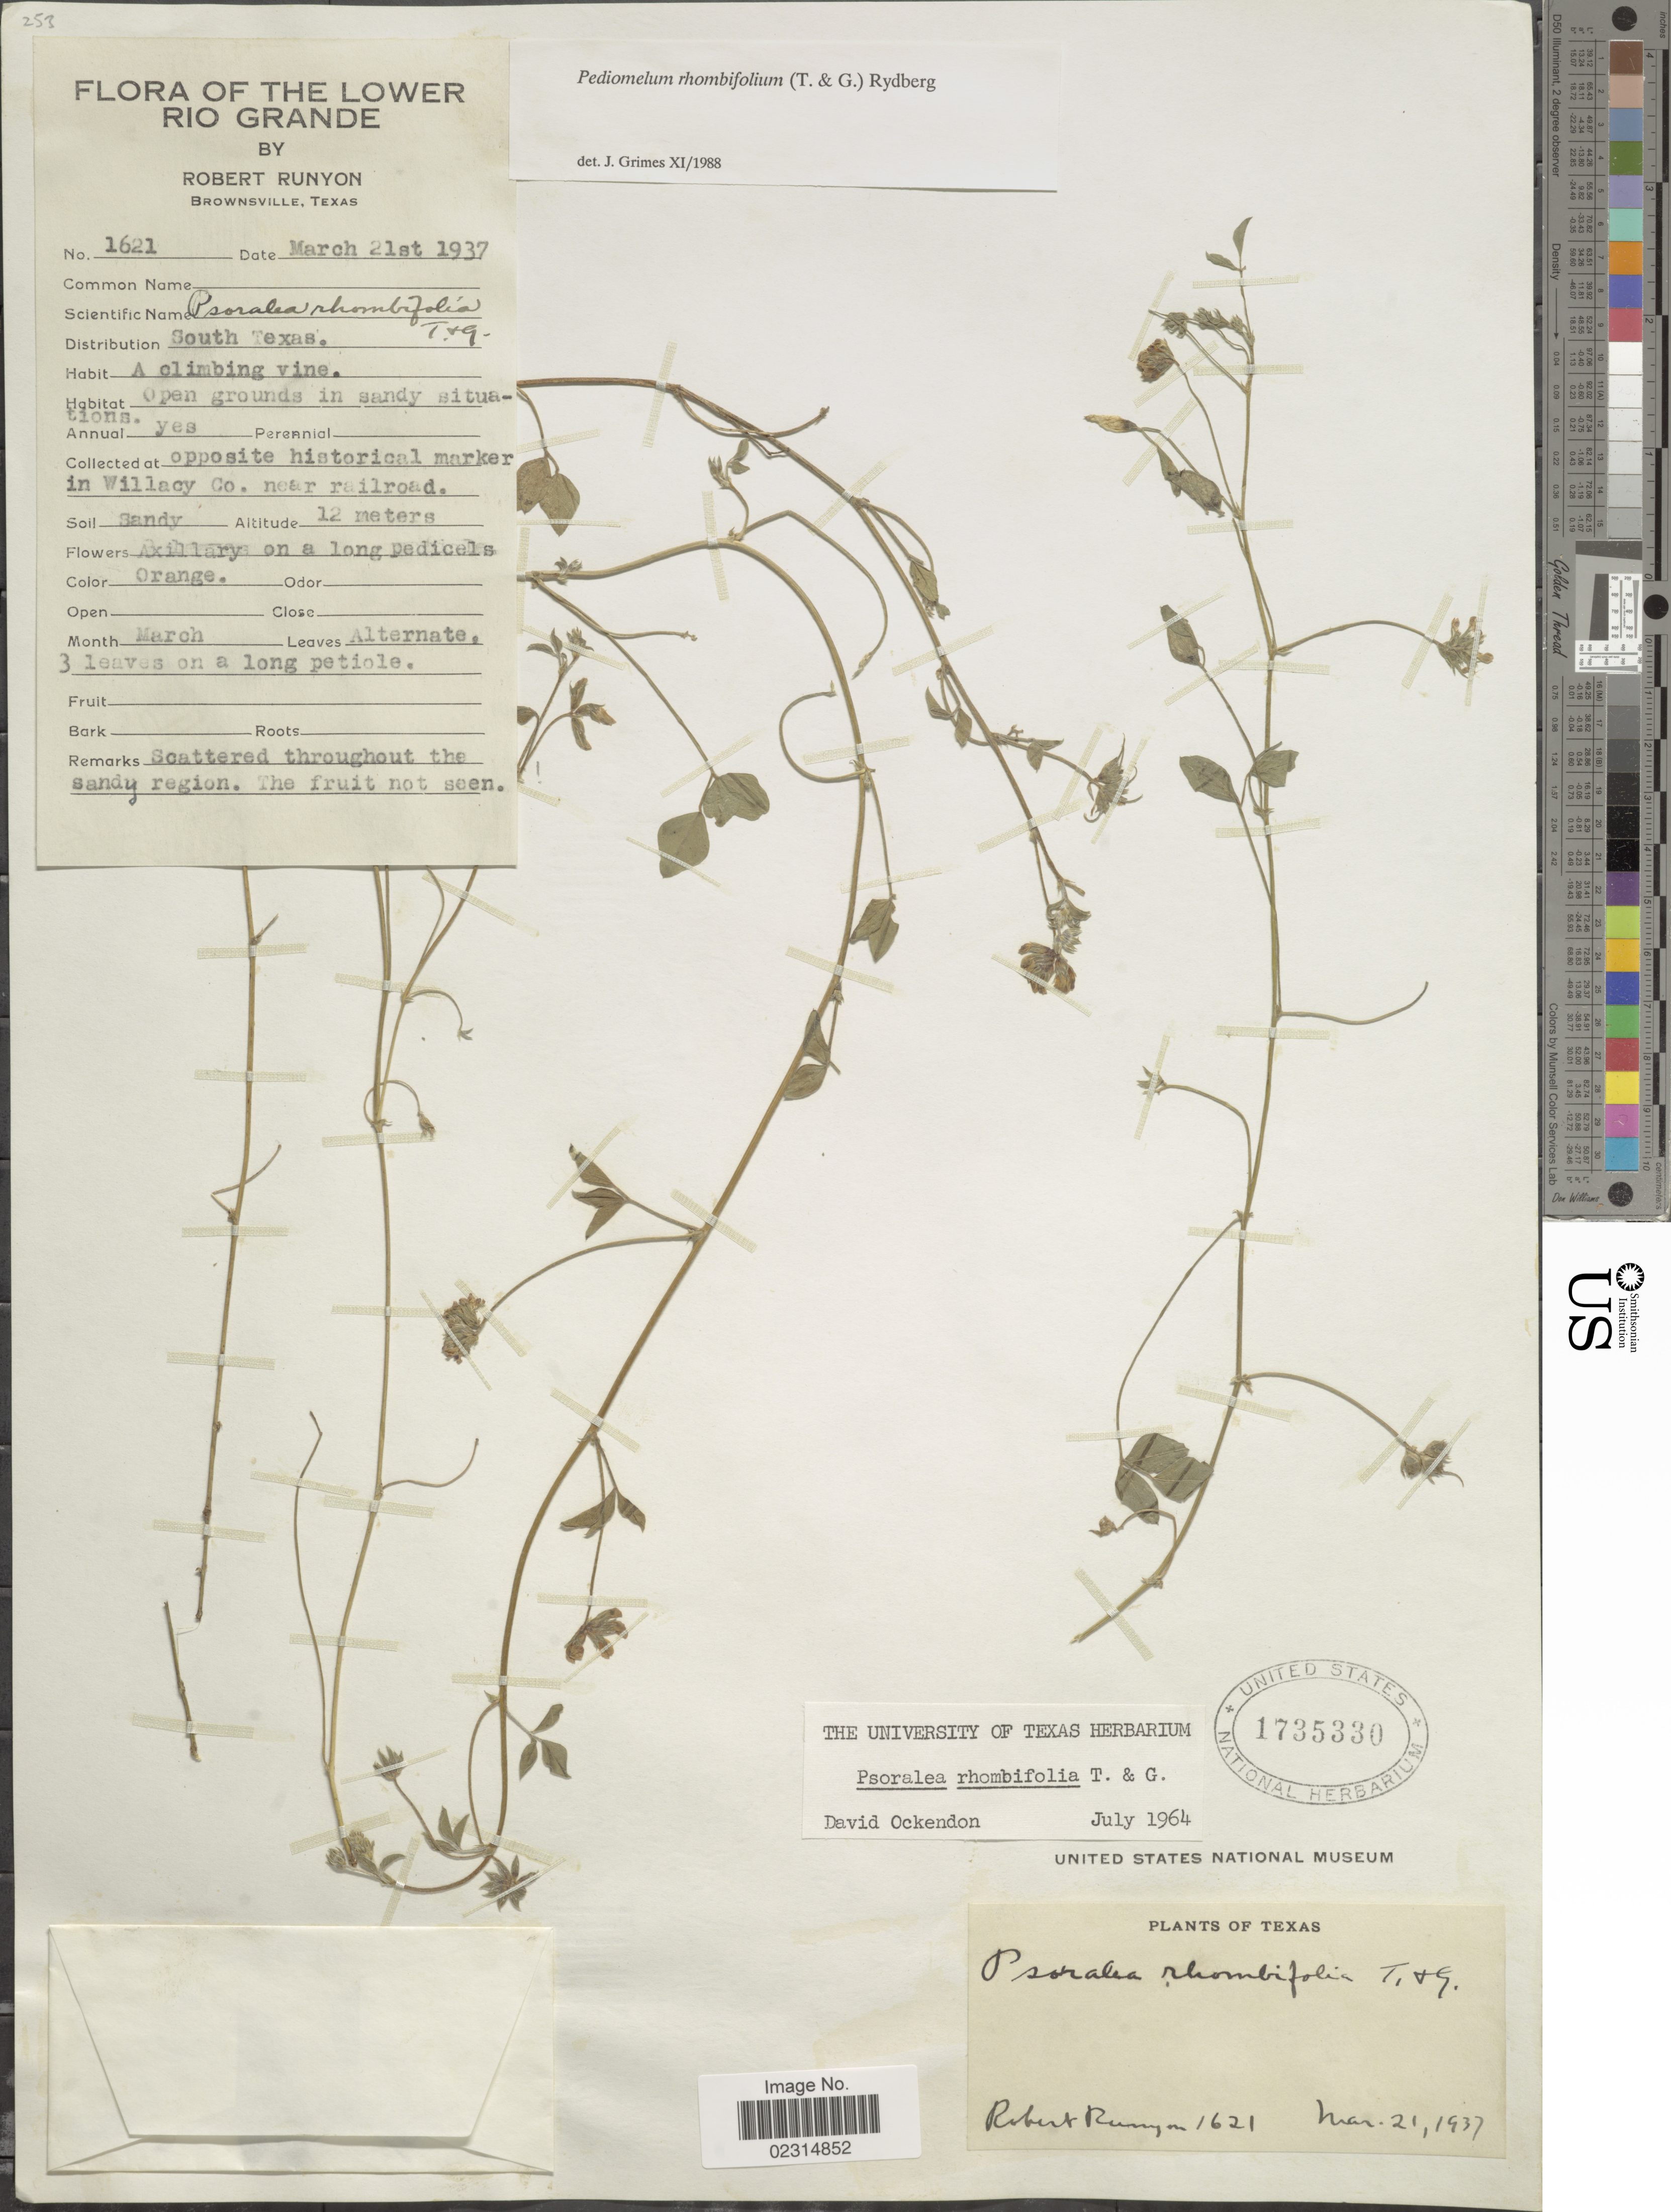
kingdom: Plantae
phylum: Tracheophyta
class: Magnoliopsida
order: Fabales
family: Fabaceae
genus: Pediomelum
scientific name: Pediomelum rhombifolium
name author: (Torr. & A. Gray) Rydb.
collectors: R. Runyon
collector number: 1621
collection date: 1937-03-21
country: United States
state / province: Texas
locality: The Lower Rio Grande, opposite historical marker in Willacy Co. near railroad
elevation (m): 12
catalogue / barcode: US 1735330